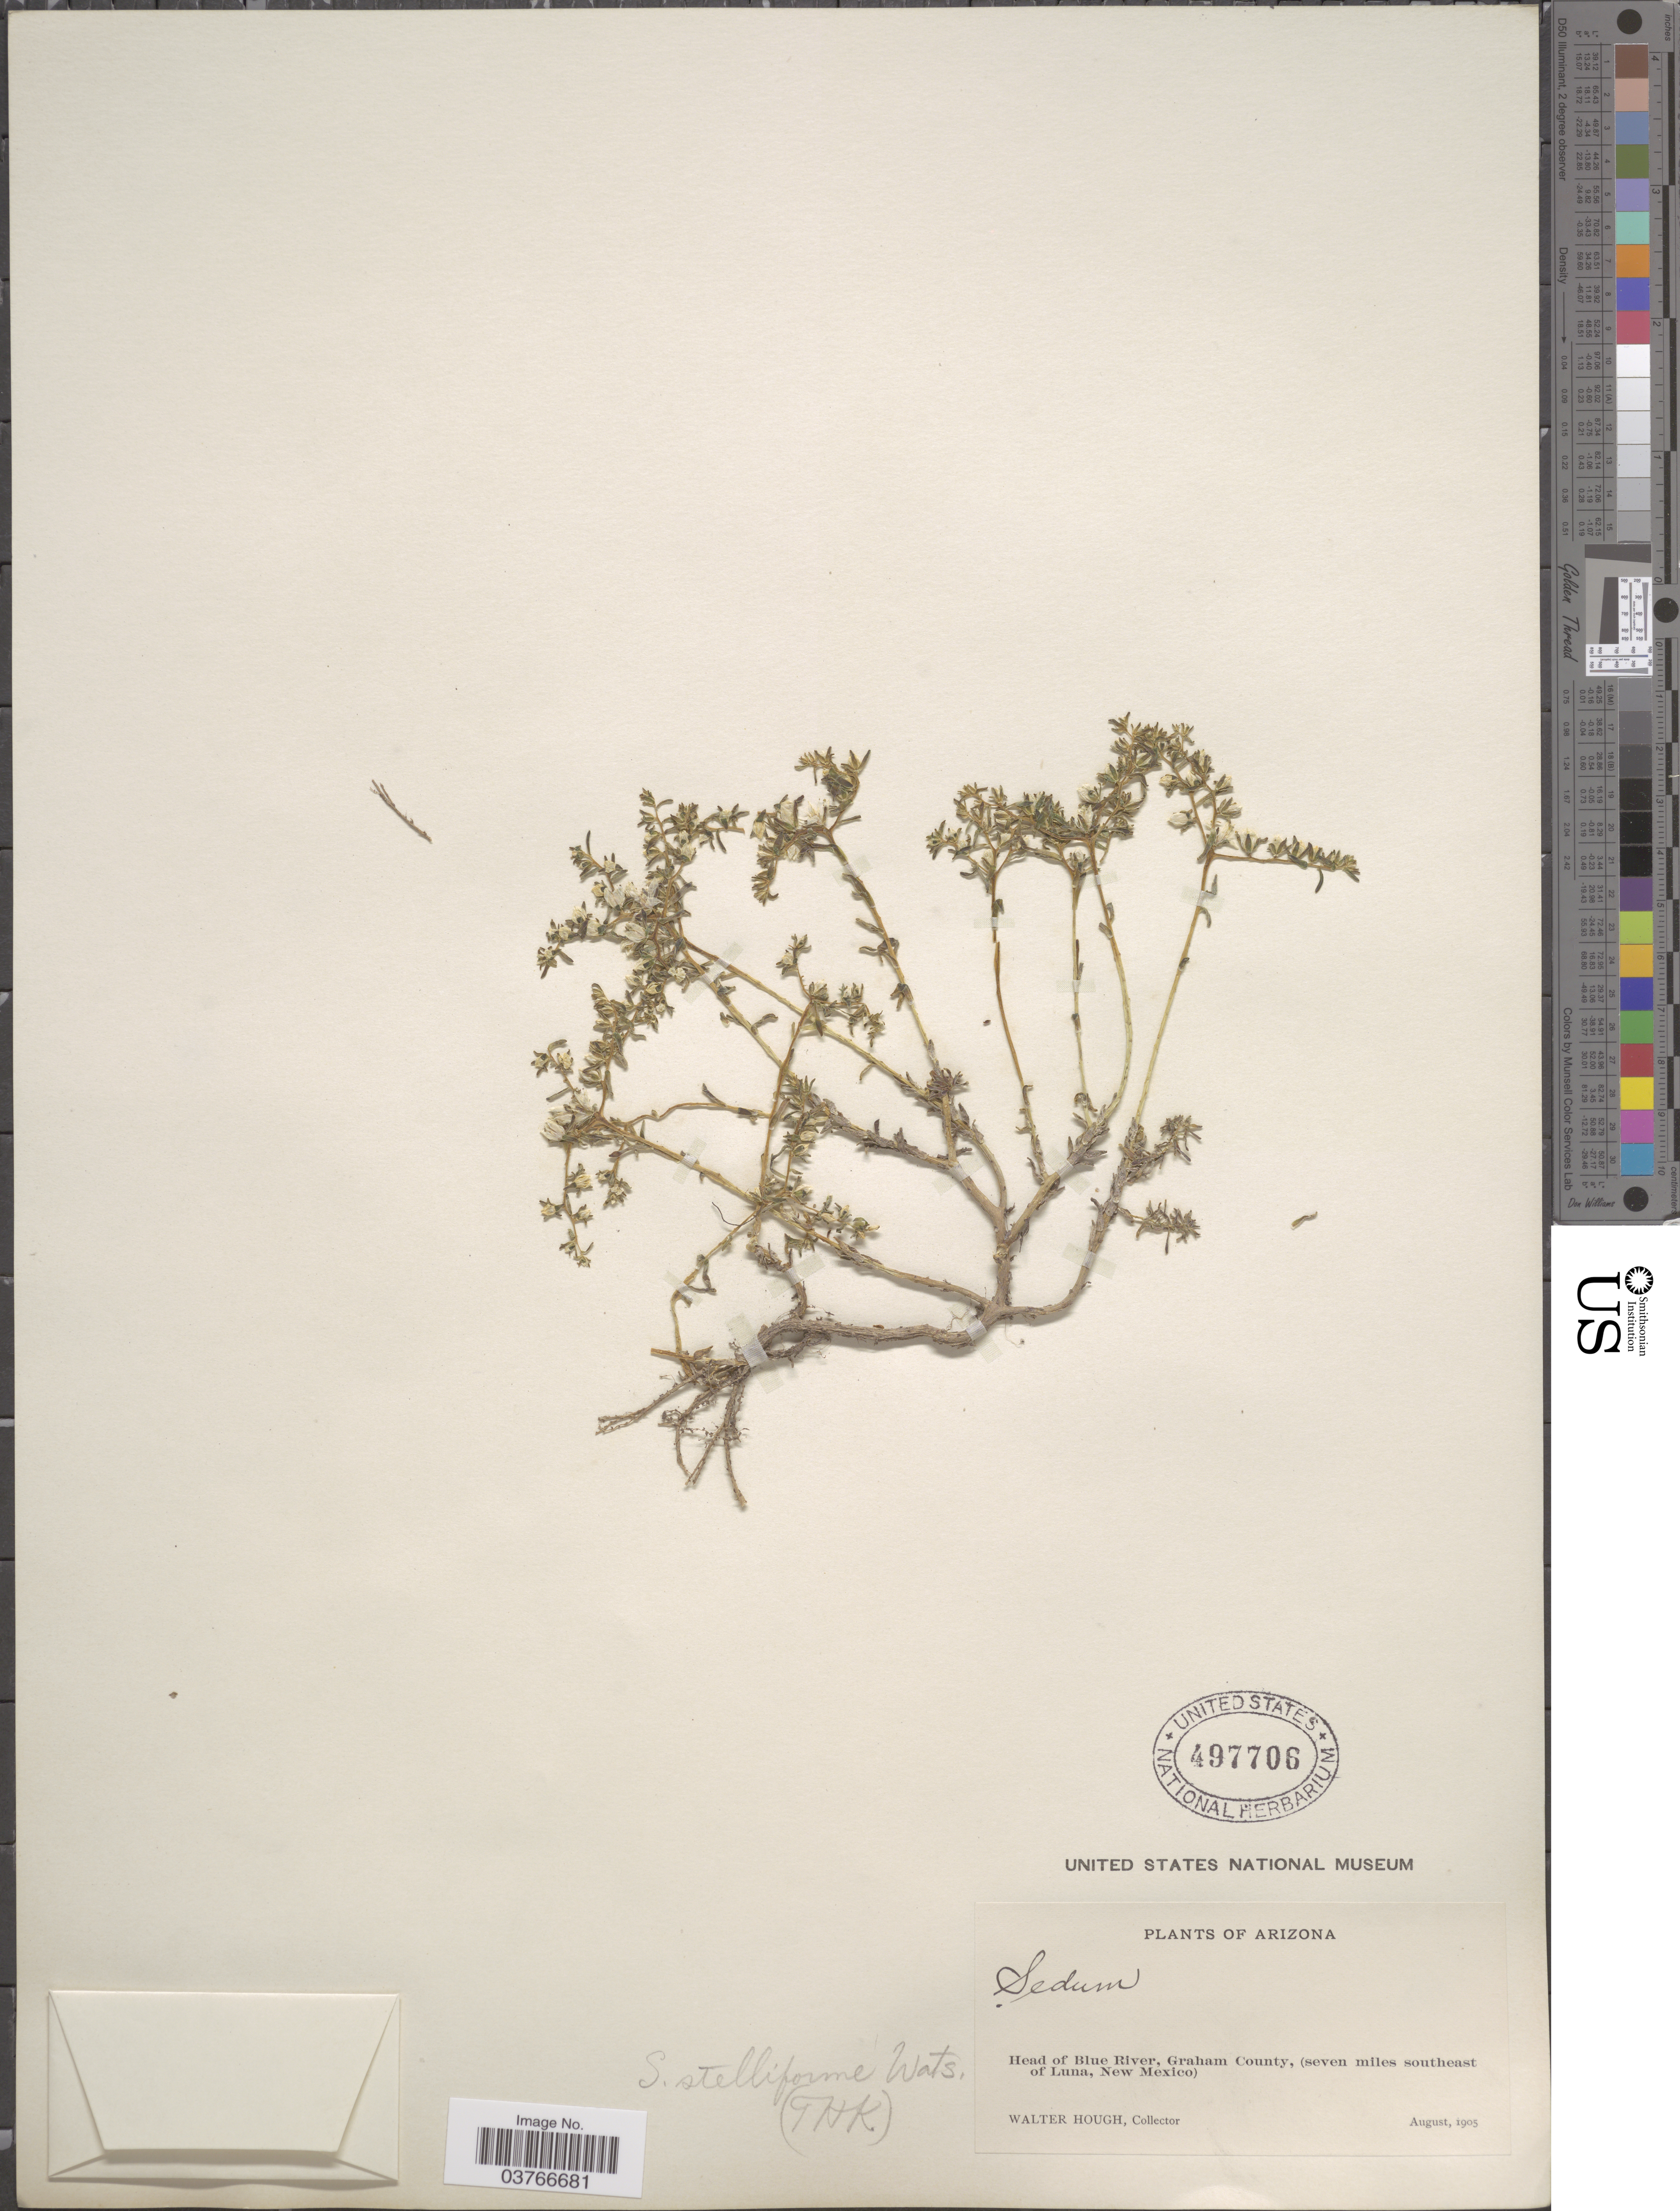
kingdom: Plantae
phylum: Tracheophyta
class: Magnoliopsida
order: Saxifragales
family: Crassulaceae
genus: Sedum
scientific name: Sedum stelliforme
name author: S. Watson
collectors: W. Hough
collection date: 1905-08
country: United States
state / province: Arizona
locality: Head of Blue River, Graham County, (seven miles southeast of Luna, New Mexico).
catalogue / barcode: US 497706